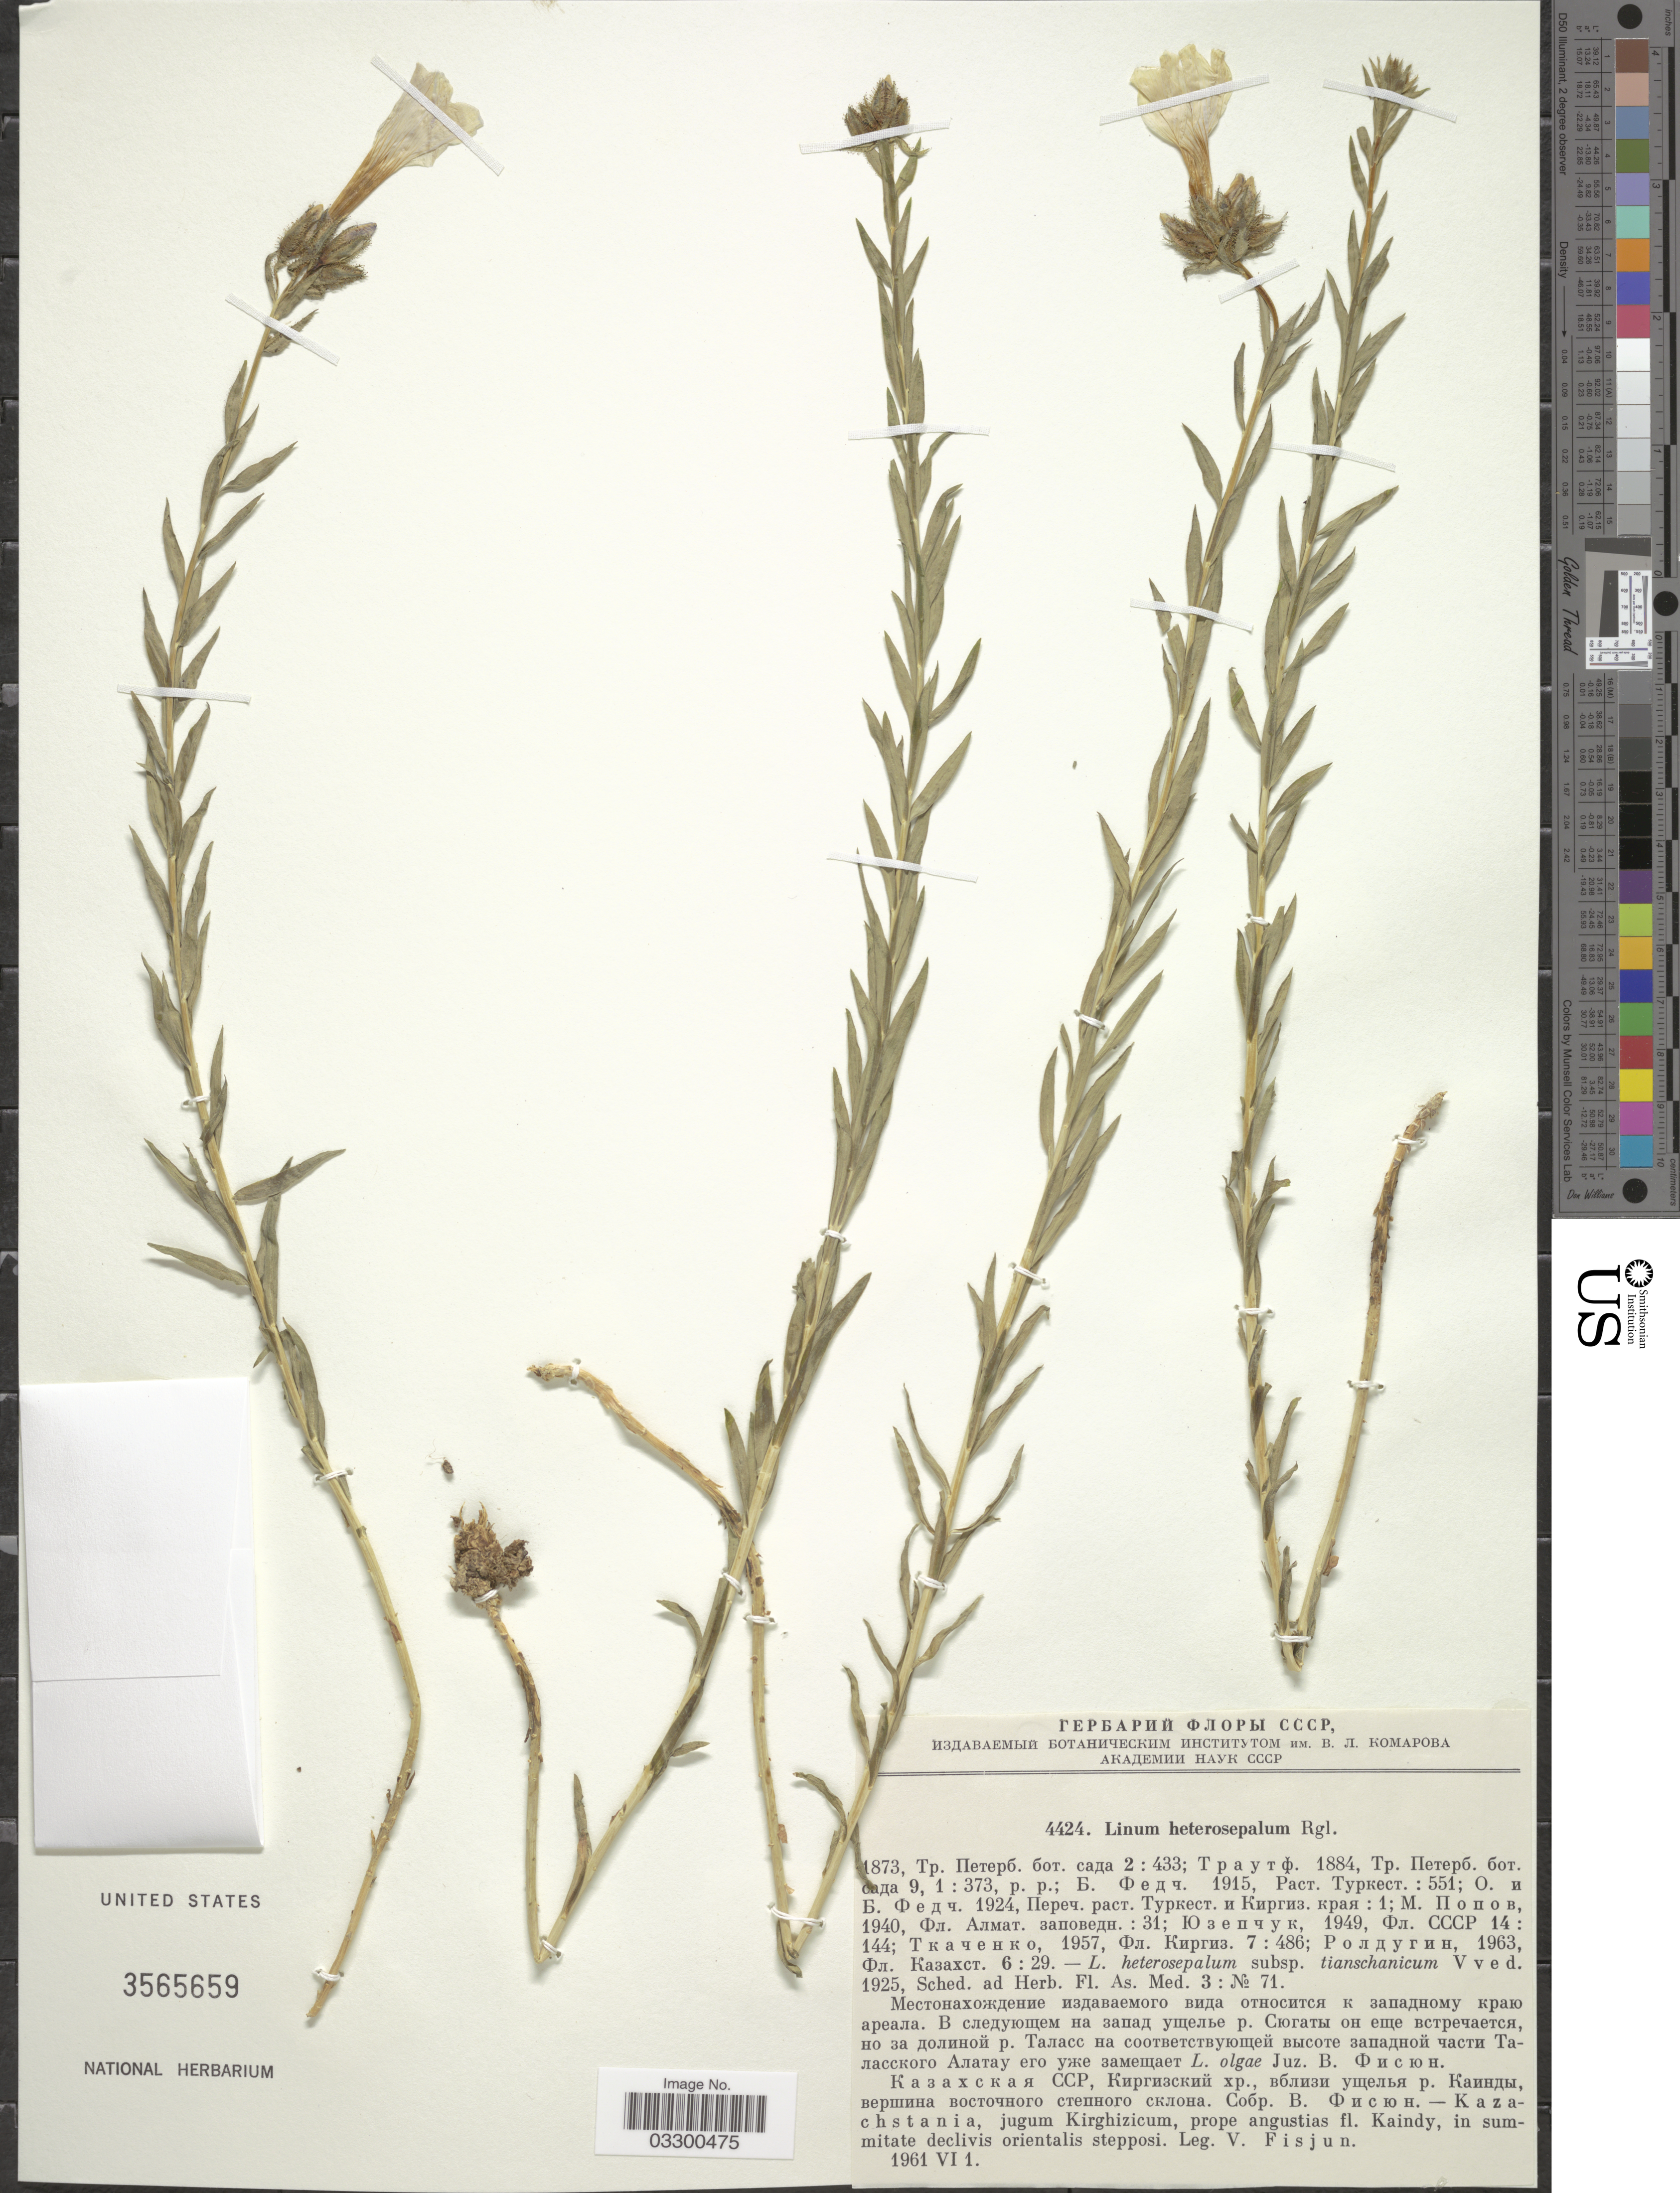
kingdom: Plantae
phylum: Tracheophyta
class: Magnoliopsida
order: Malpighiales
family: Linaceae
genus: Linum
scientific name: Linum heterosepalum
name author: Regel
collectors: V. Fisjun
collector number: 4424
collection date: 1961-06-01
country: Kazakhstan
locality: Jugum Kirghizicum, prope angustias fl. Kaindy, in summitate declivis orientalis stepposi.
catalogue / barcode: US 3565659